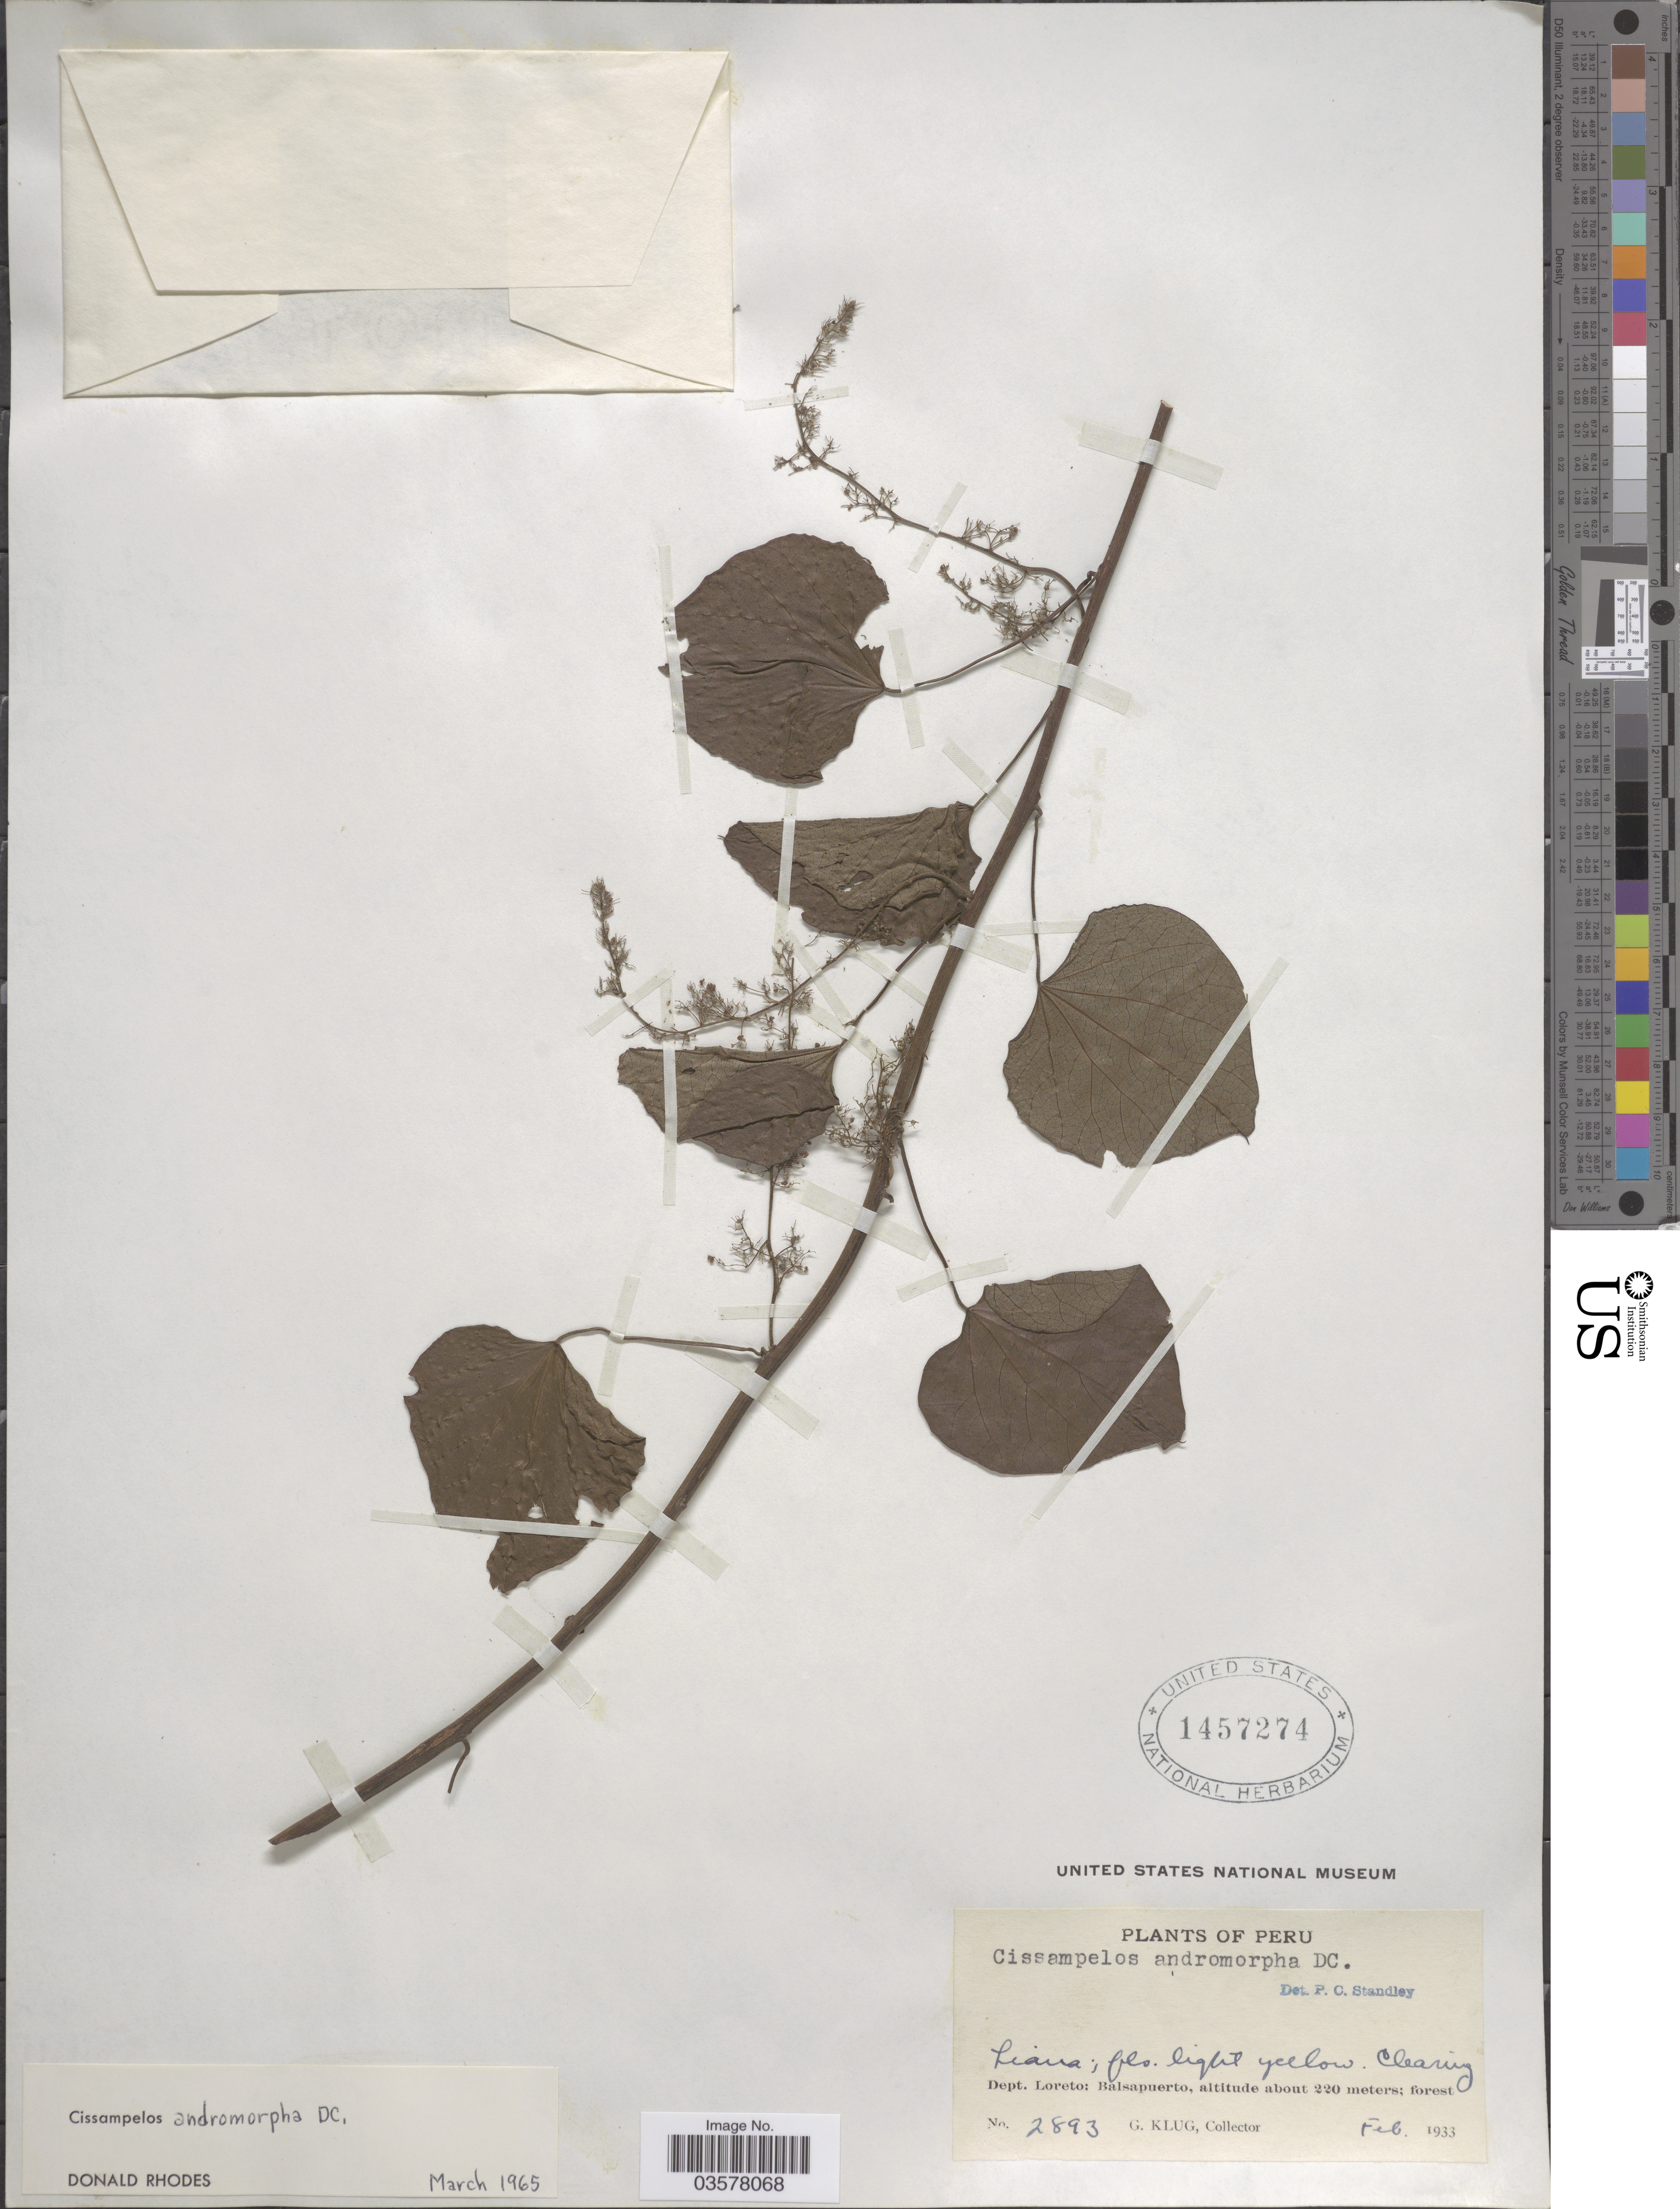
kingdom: Plantae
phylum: Tracheophyta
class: Magnoliopsida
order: Ranunculales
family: Menispermaceae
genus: Cissampelos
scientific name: Cissampelos andromorpha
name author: DC.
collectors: G. Klug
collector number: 2893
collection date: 1933-02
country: Peru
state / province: Loreto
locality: Dept. Loreto: Balsapuerto.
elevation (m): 220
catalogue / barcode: US 1457274